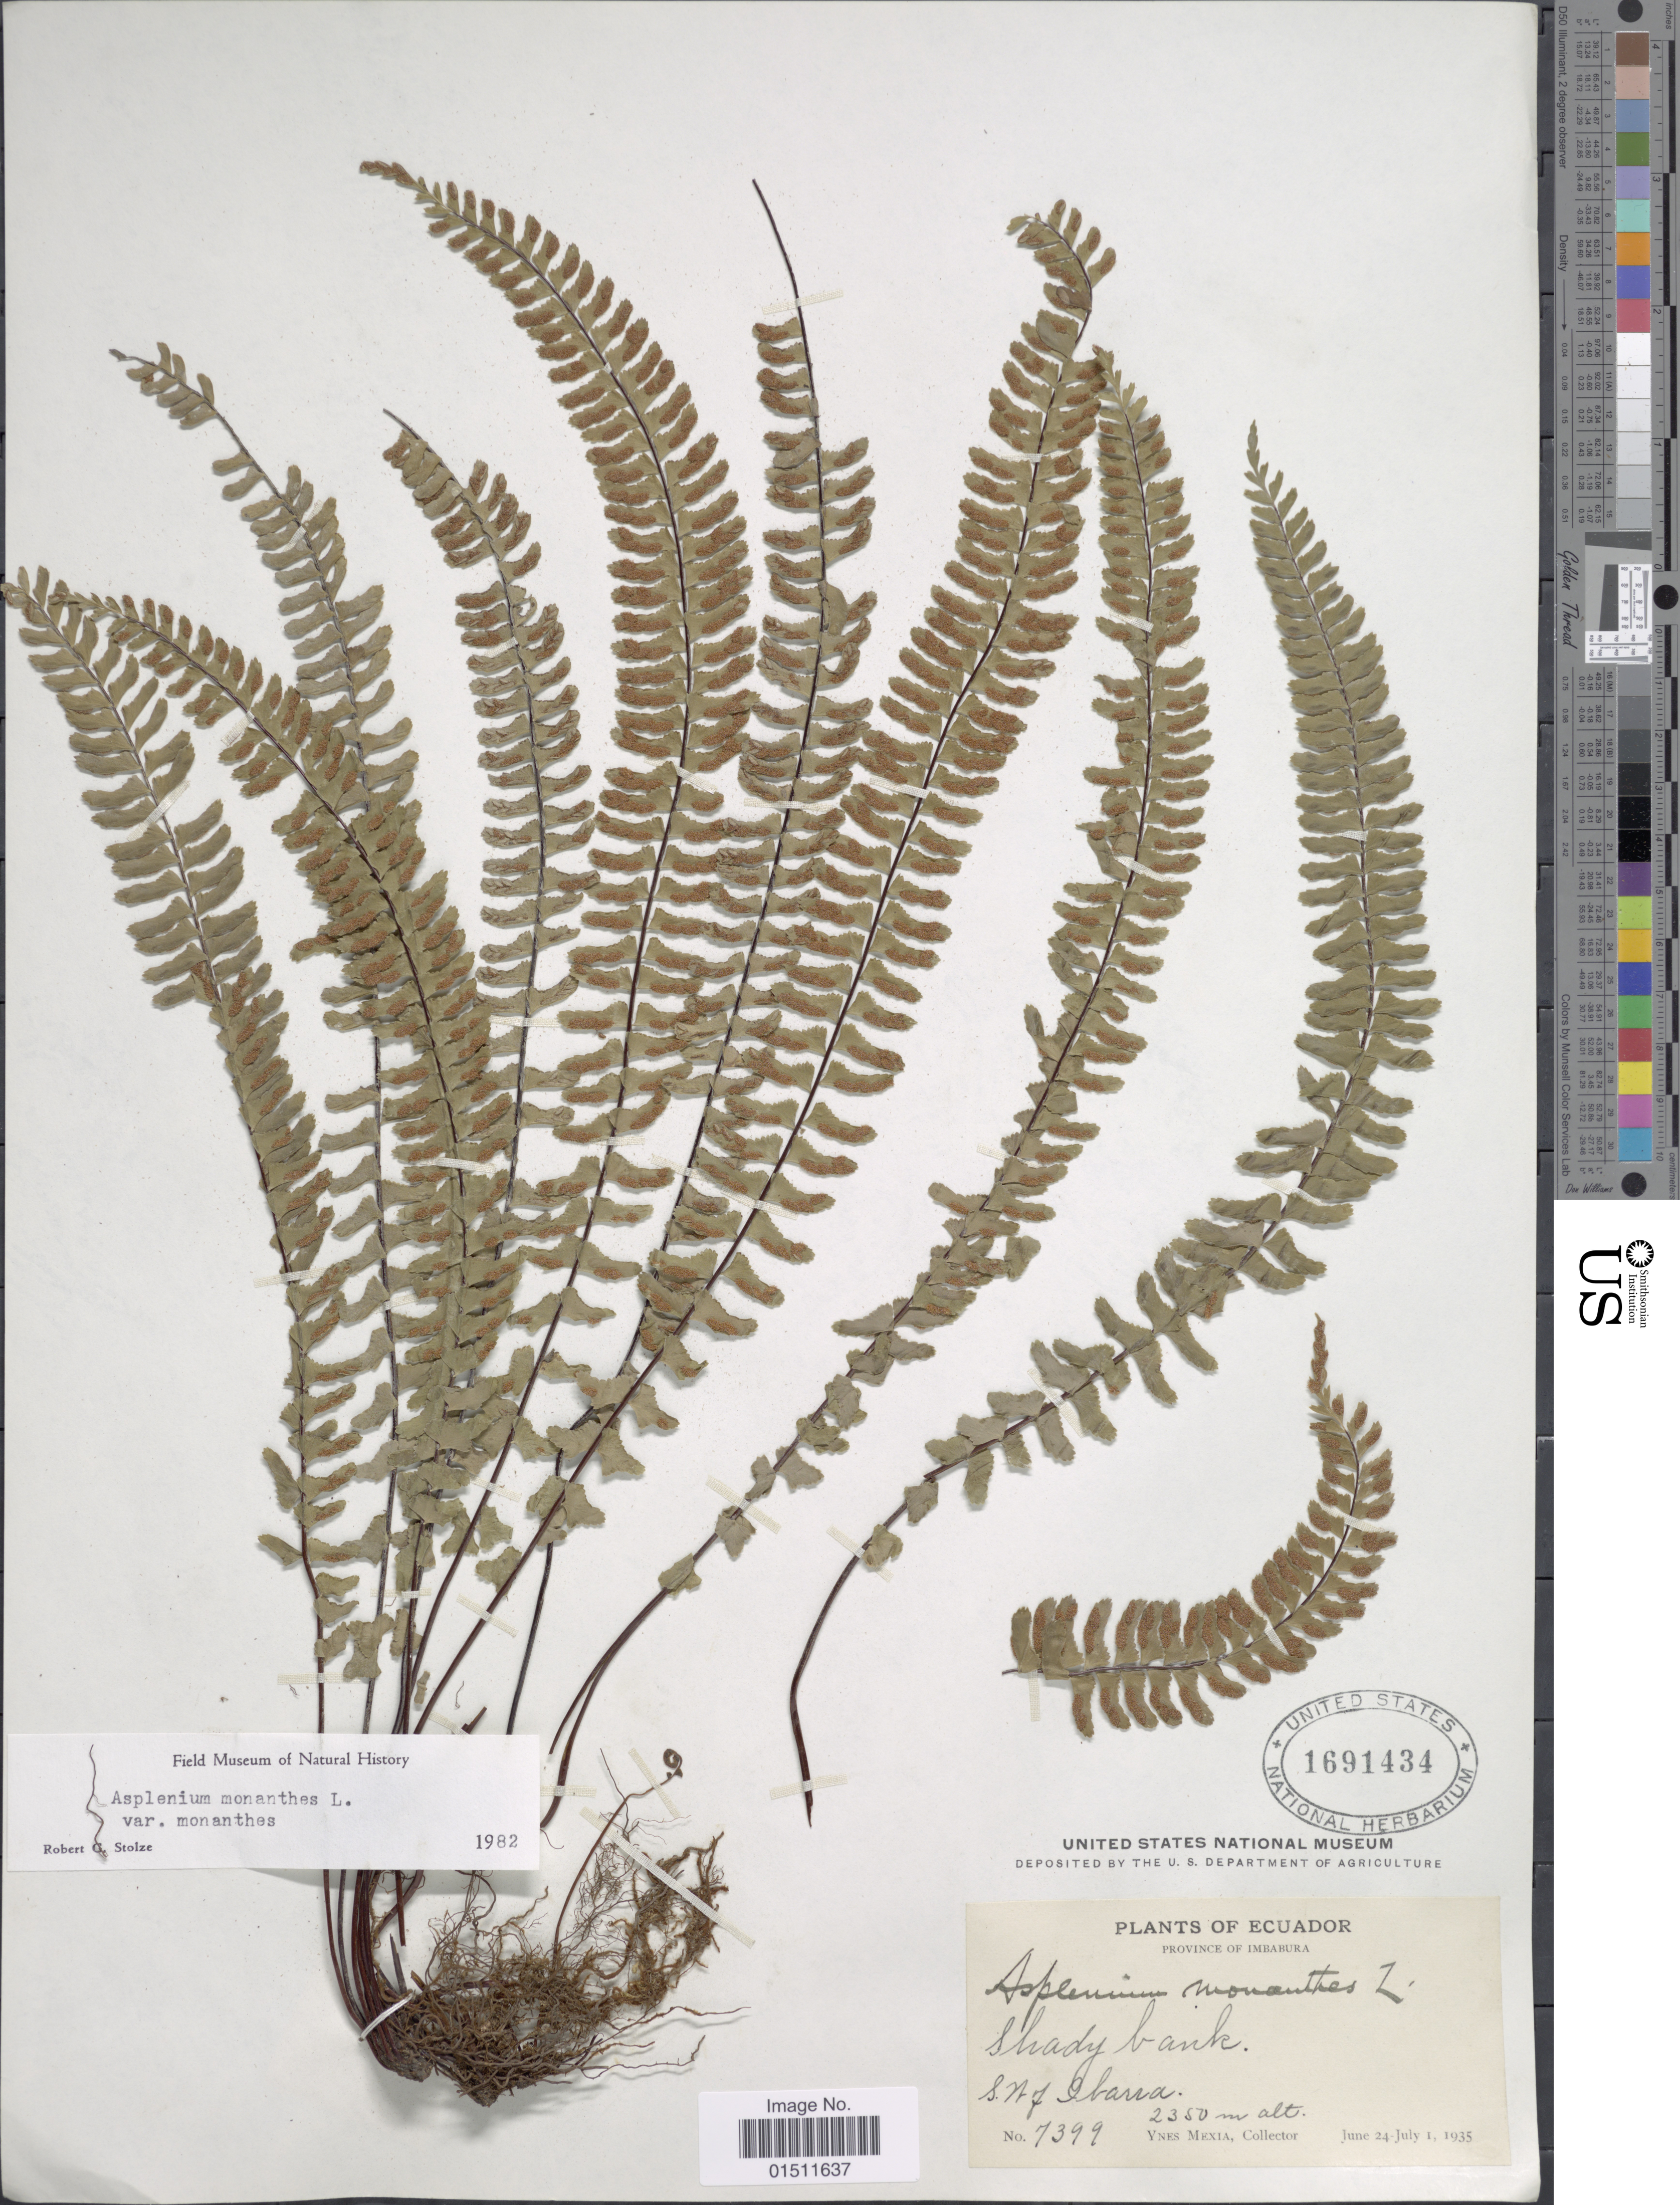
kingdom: Plantae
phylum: Tracheophyta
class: Polypodiopsida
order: Polypodiales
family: Aspleniaceae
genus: Asplenium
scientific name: Asplenium monanthes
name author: L.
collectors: Y. Mexia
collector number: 7399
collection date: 1935-06-24/1935-07-01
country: Ecuador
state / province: Imbabura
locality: Province of Imbabura, S.W. of Ibarra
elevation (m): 2350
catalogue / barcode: US 1691434